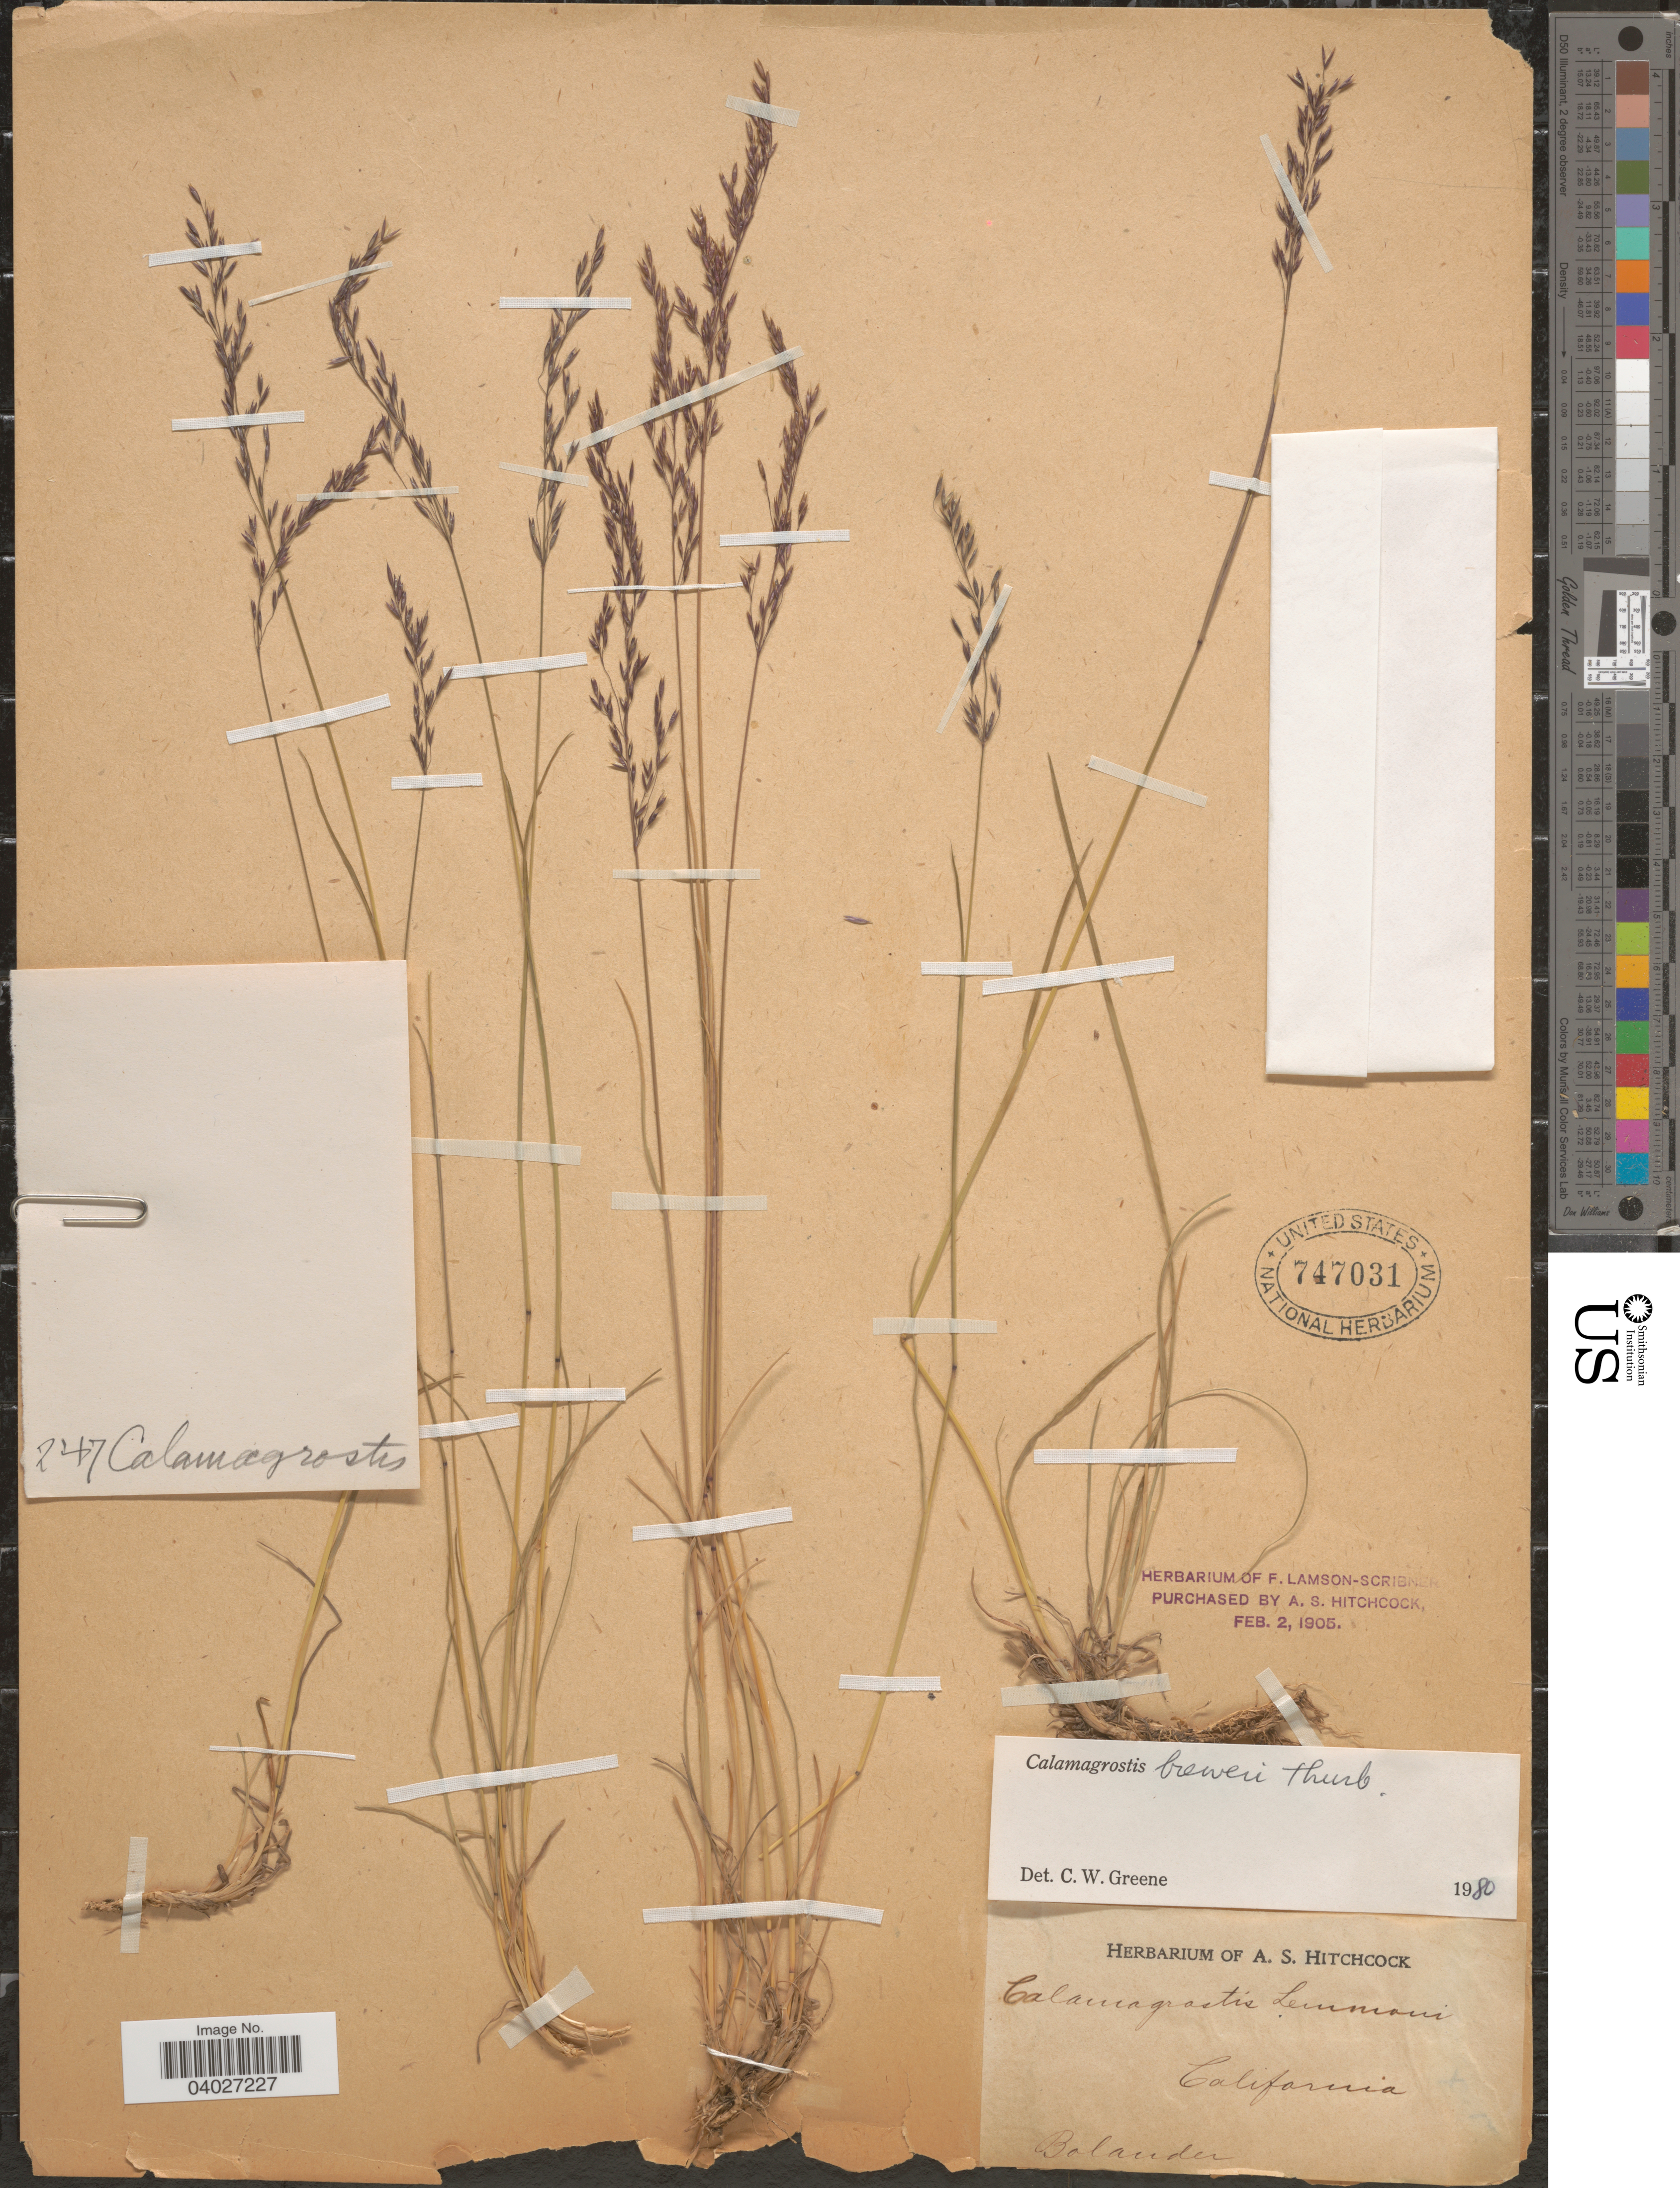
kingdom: Plantae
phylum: Tracheophyta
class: Liliopsida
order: Poales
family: Poaceae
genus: Calamagrostis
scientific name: Calamagrostis breweri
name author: Thurb.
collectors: -. Bolander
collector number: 247?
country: United States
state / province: California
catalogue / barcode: US 747031